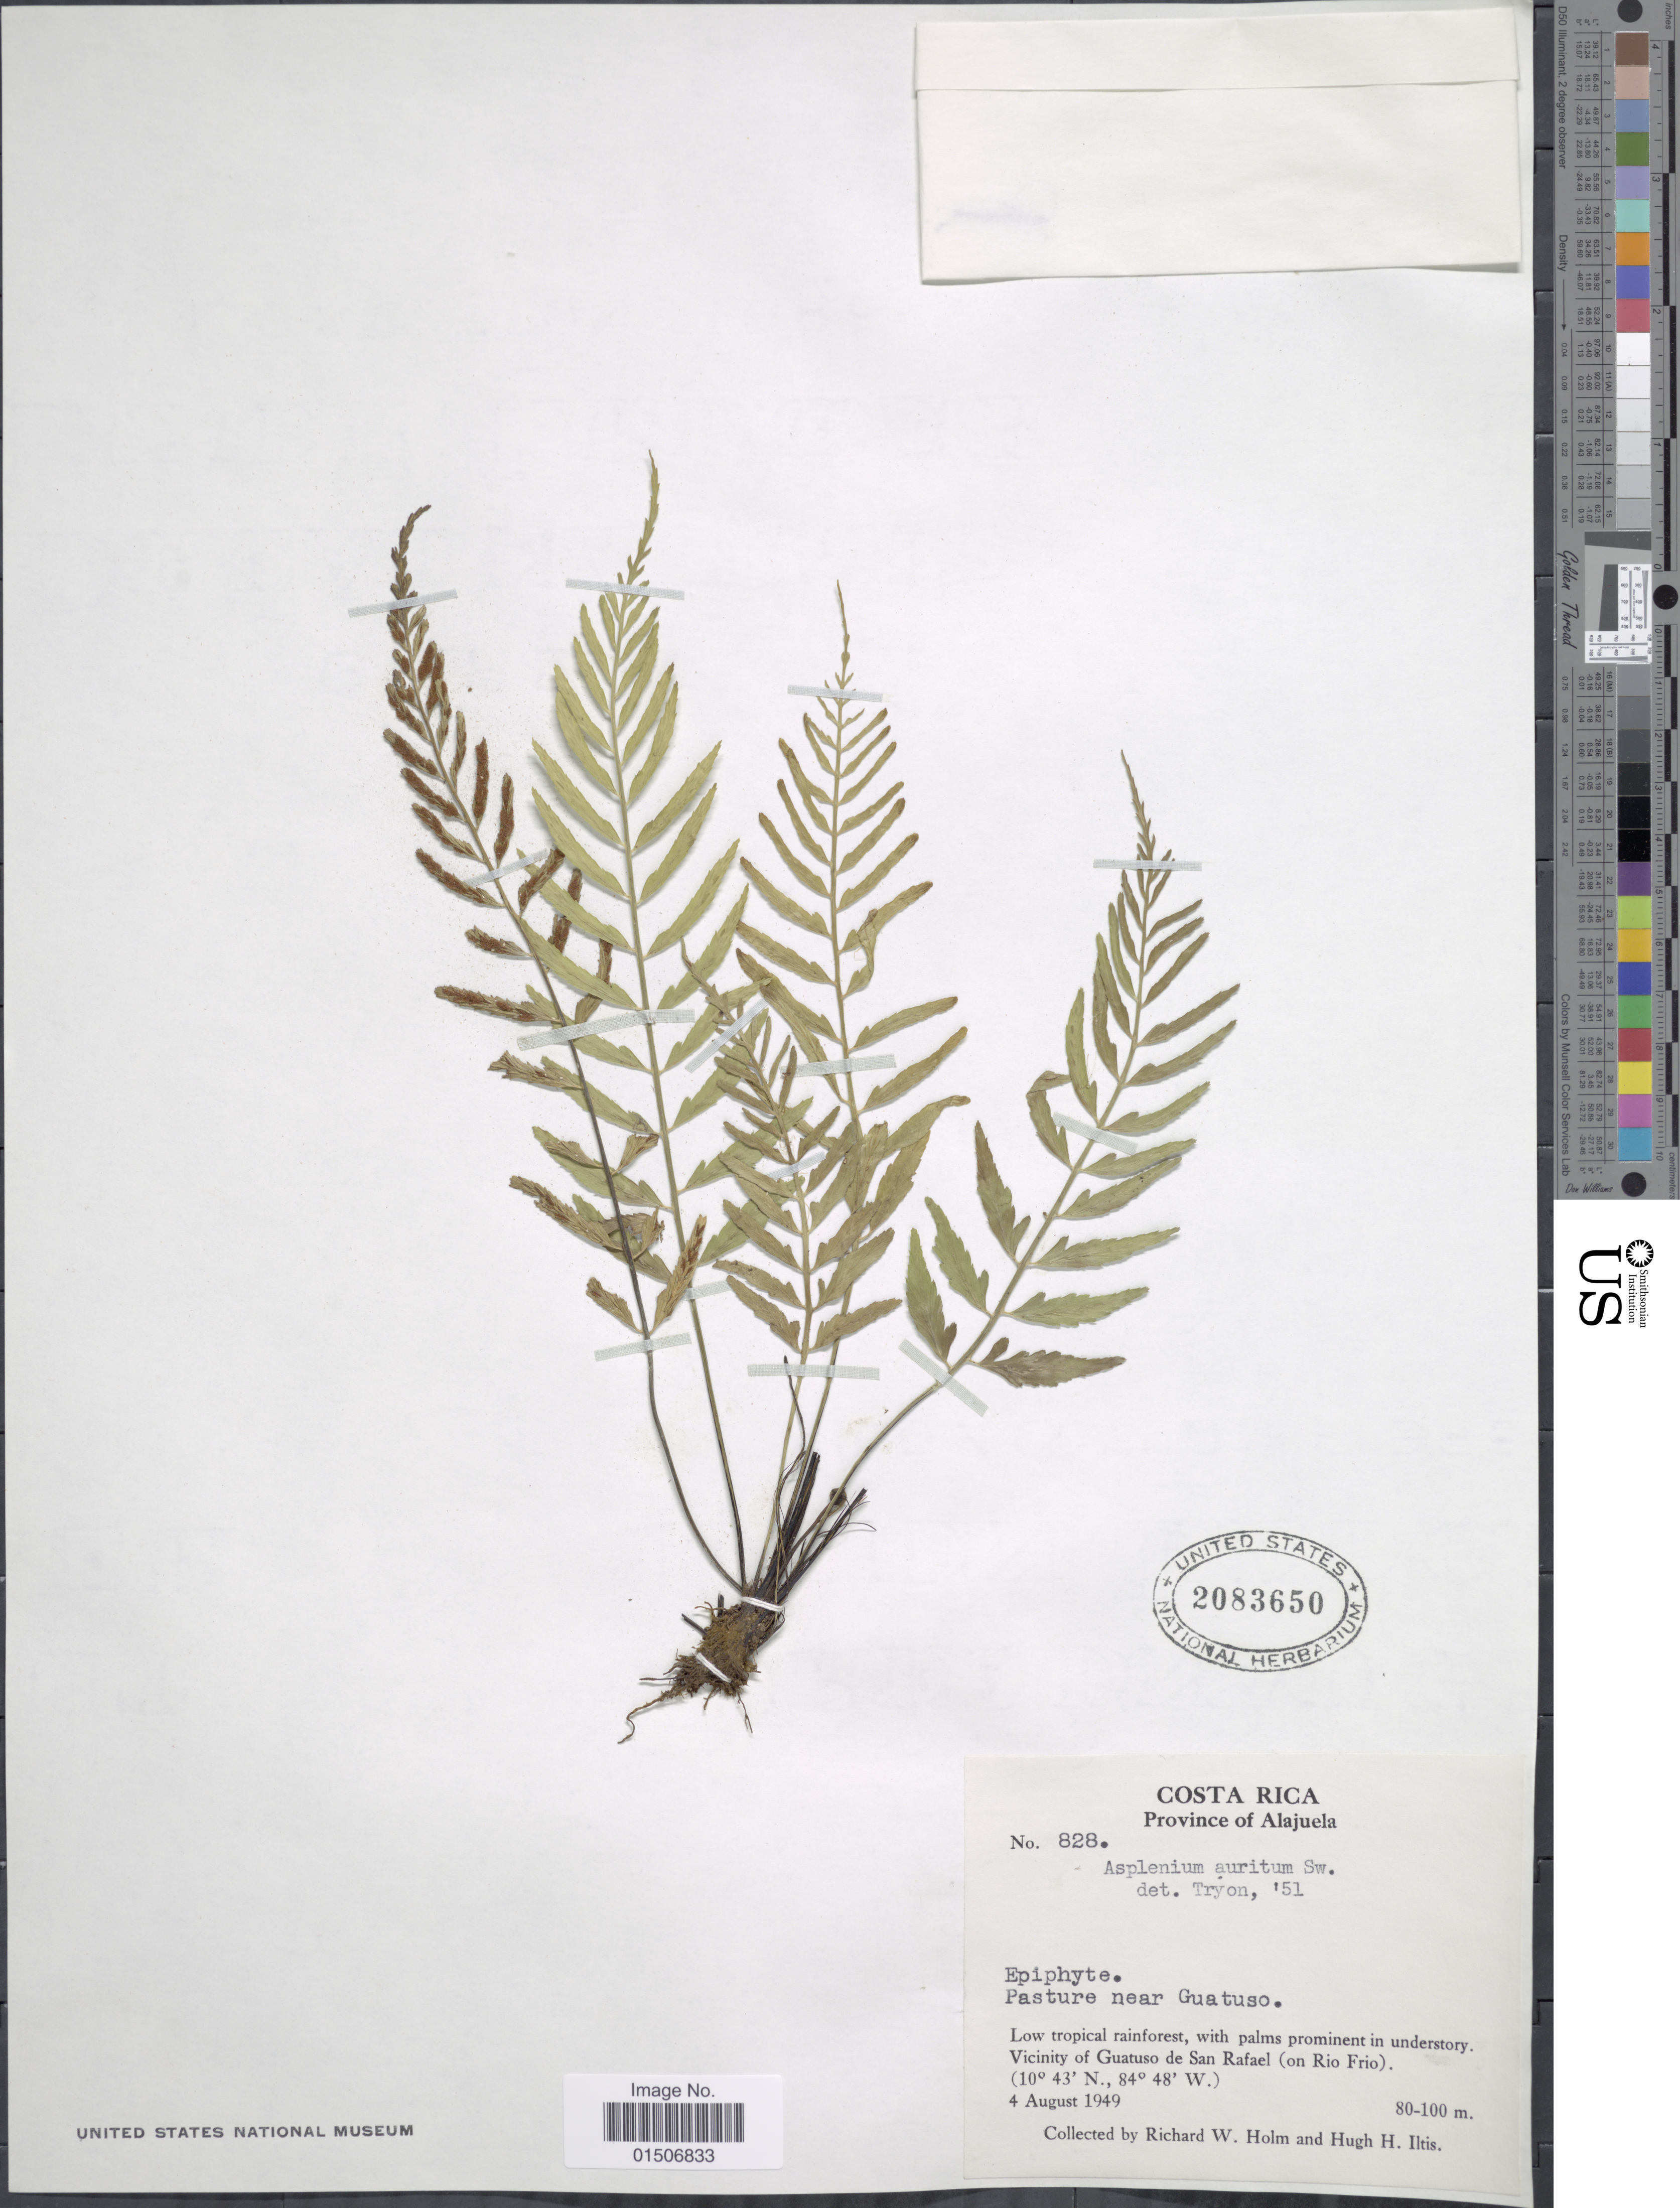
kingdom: Plantae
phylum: Tracheophyta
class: Polypodiopsida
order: Polypodiales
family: Aspleniaceae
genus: Asplenium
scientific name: Asplenium levyi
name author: E. Fourn.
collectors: R. W. Holm & H. H. Iltis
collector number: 828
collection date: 1949-08-04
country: Costa Rica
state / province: Alajuela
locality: Pasture near Guatuso. Low tropical rainforest, with palms prominent in understroy. Vicinity of Guatuso de San rafael (on Rio Frio)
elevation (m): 80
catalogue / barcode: US 2083650